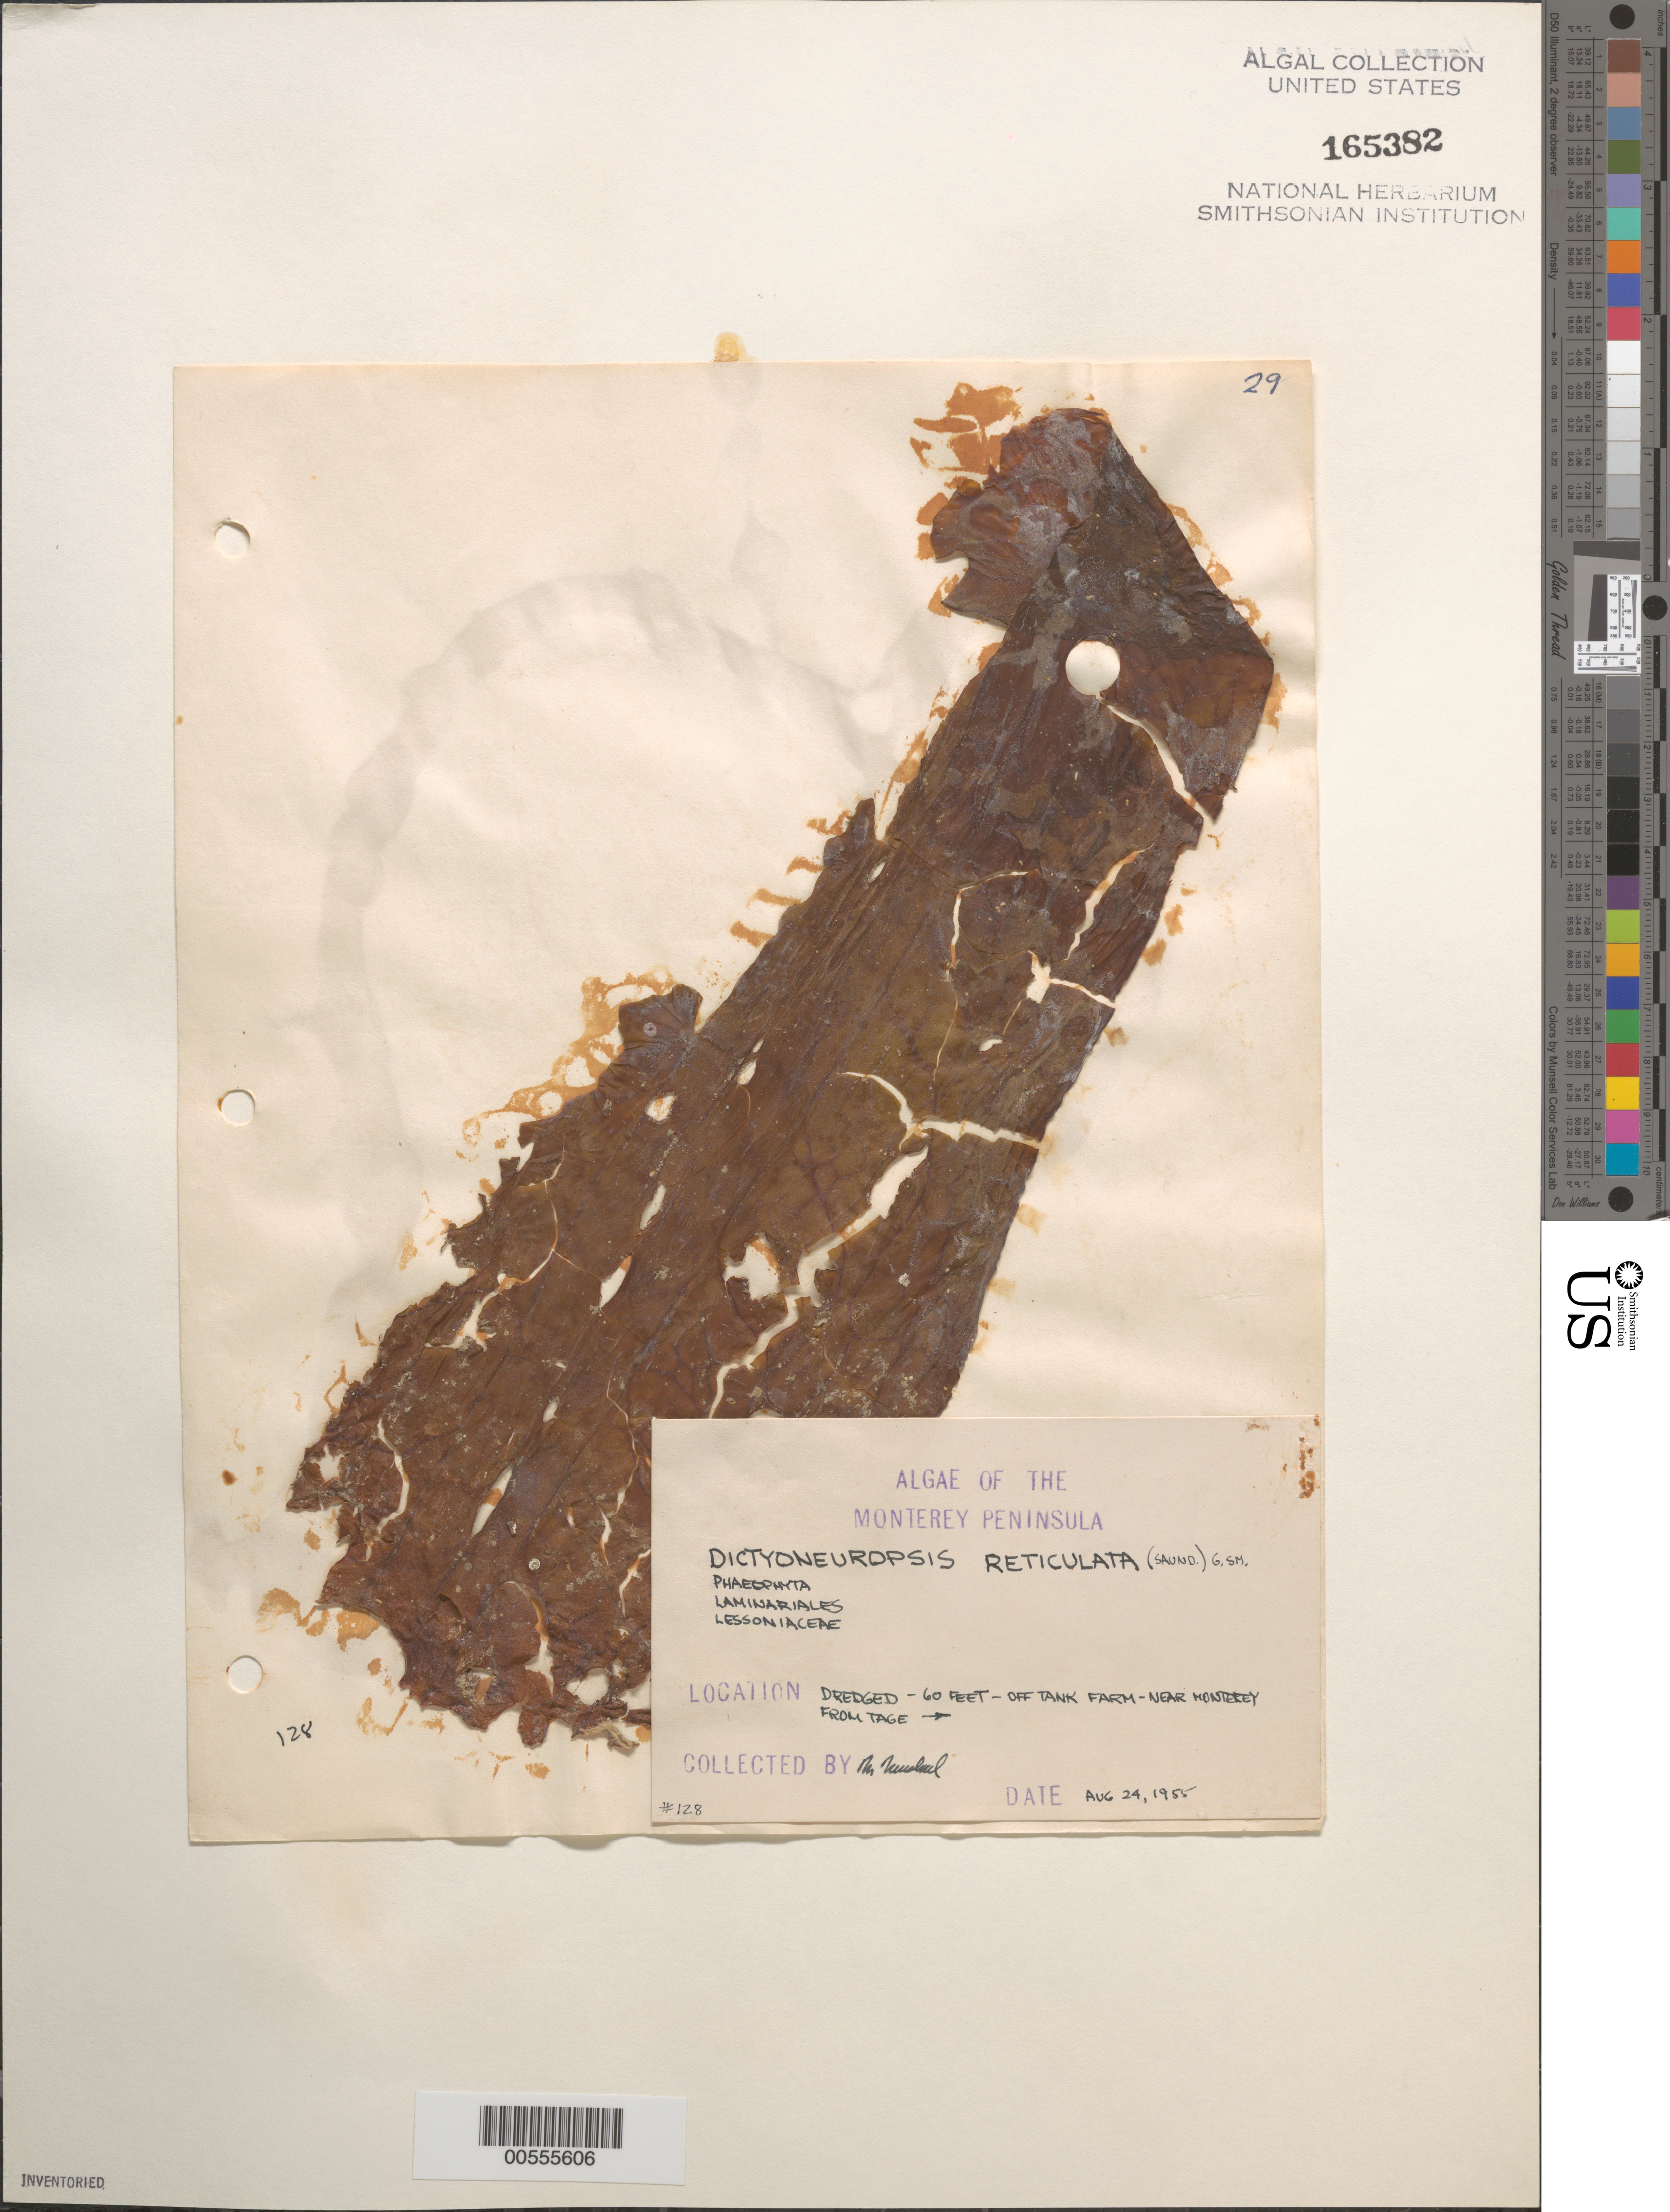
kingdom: Chromista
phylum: Ochrophyta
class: Phaeophyceae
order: Laminariales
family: Costariaceae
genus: Dictyoneurum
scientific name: Dictyoneurum reticulatum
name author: (D.A. Saunders) P.C. Silva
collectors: M. Neushul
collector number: Neushul 128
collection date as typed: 24 Aug 1955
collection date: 1955-08-24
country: United States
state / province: California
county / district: Monterey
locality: Near Monterey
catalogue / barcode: US 165382